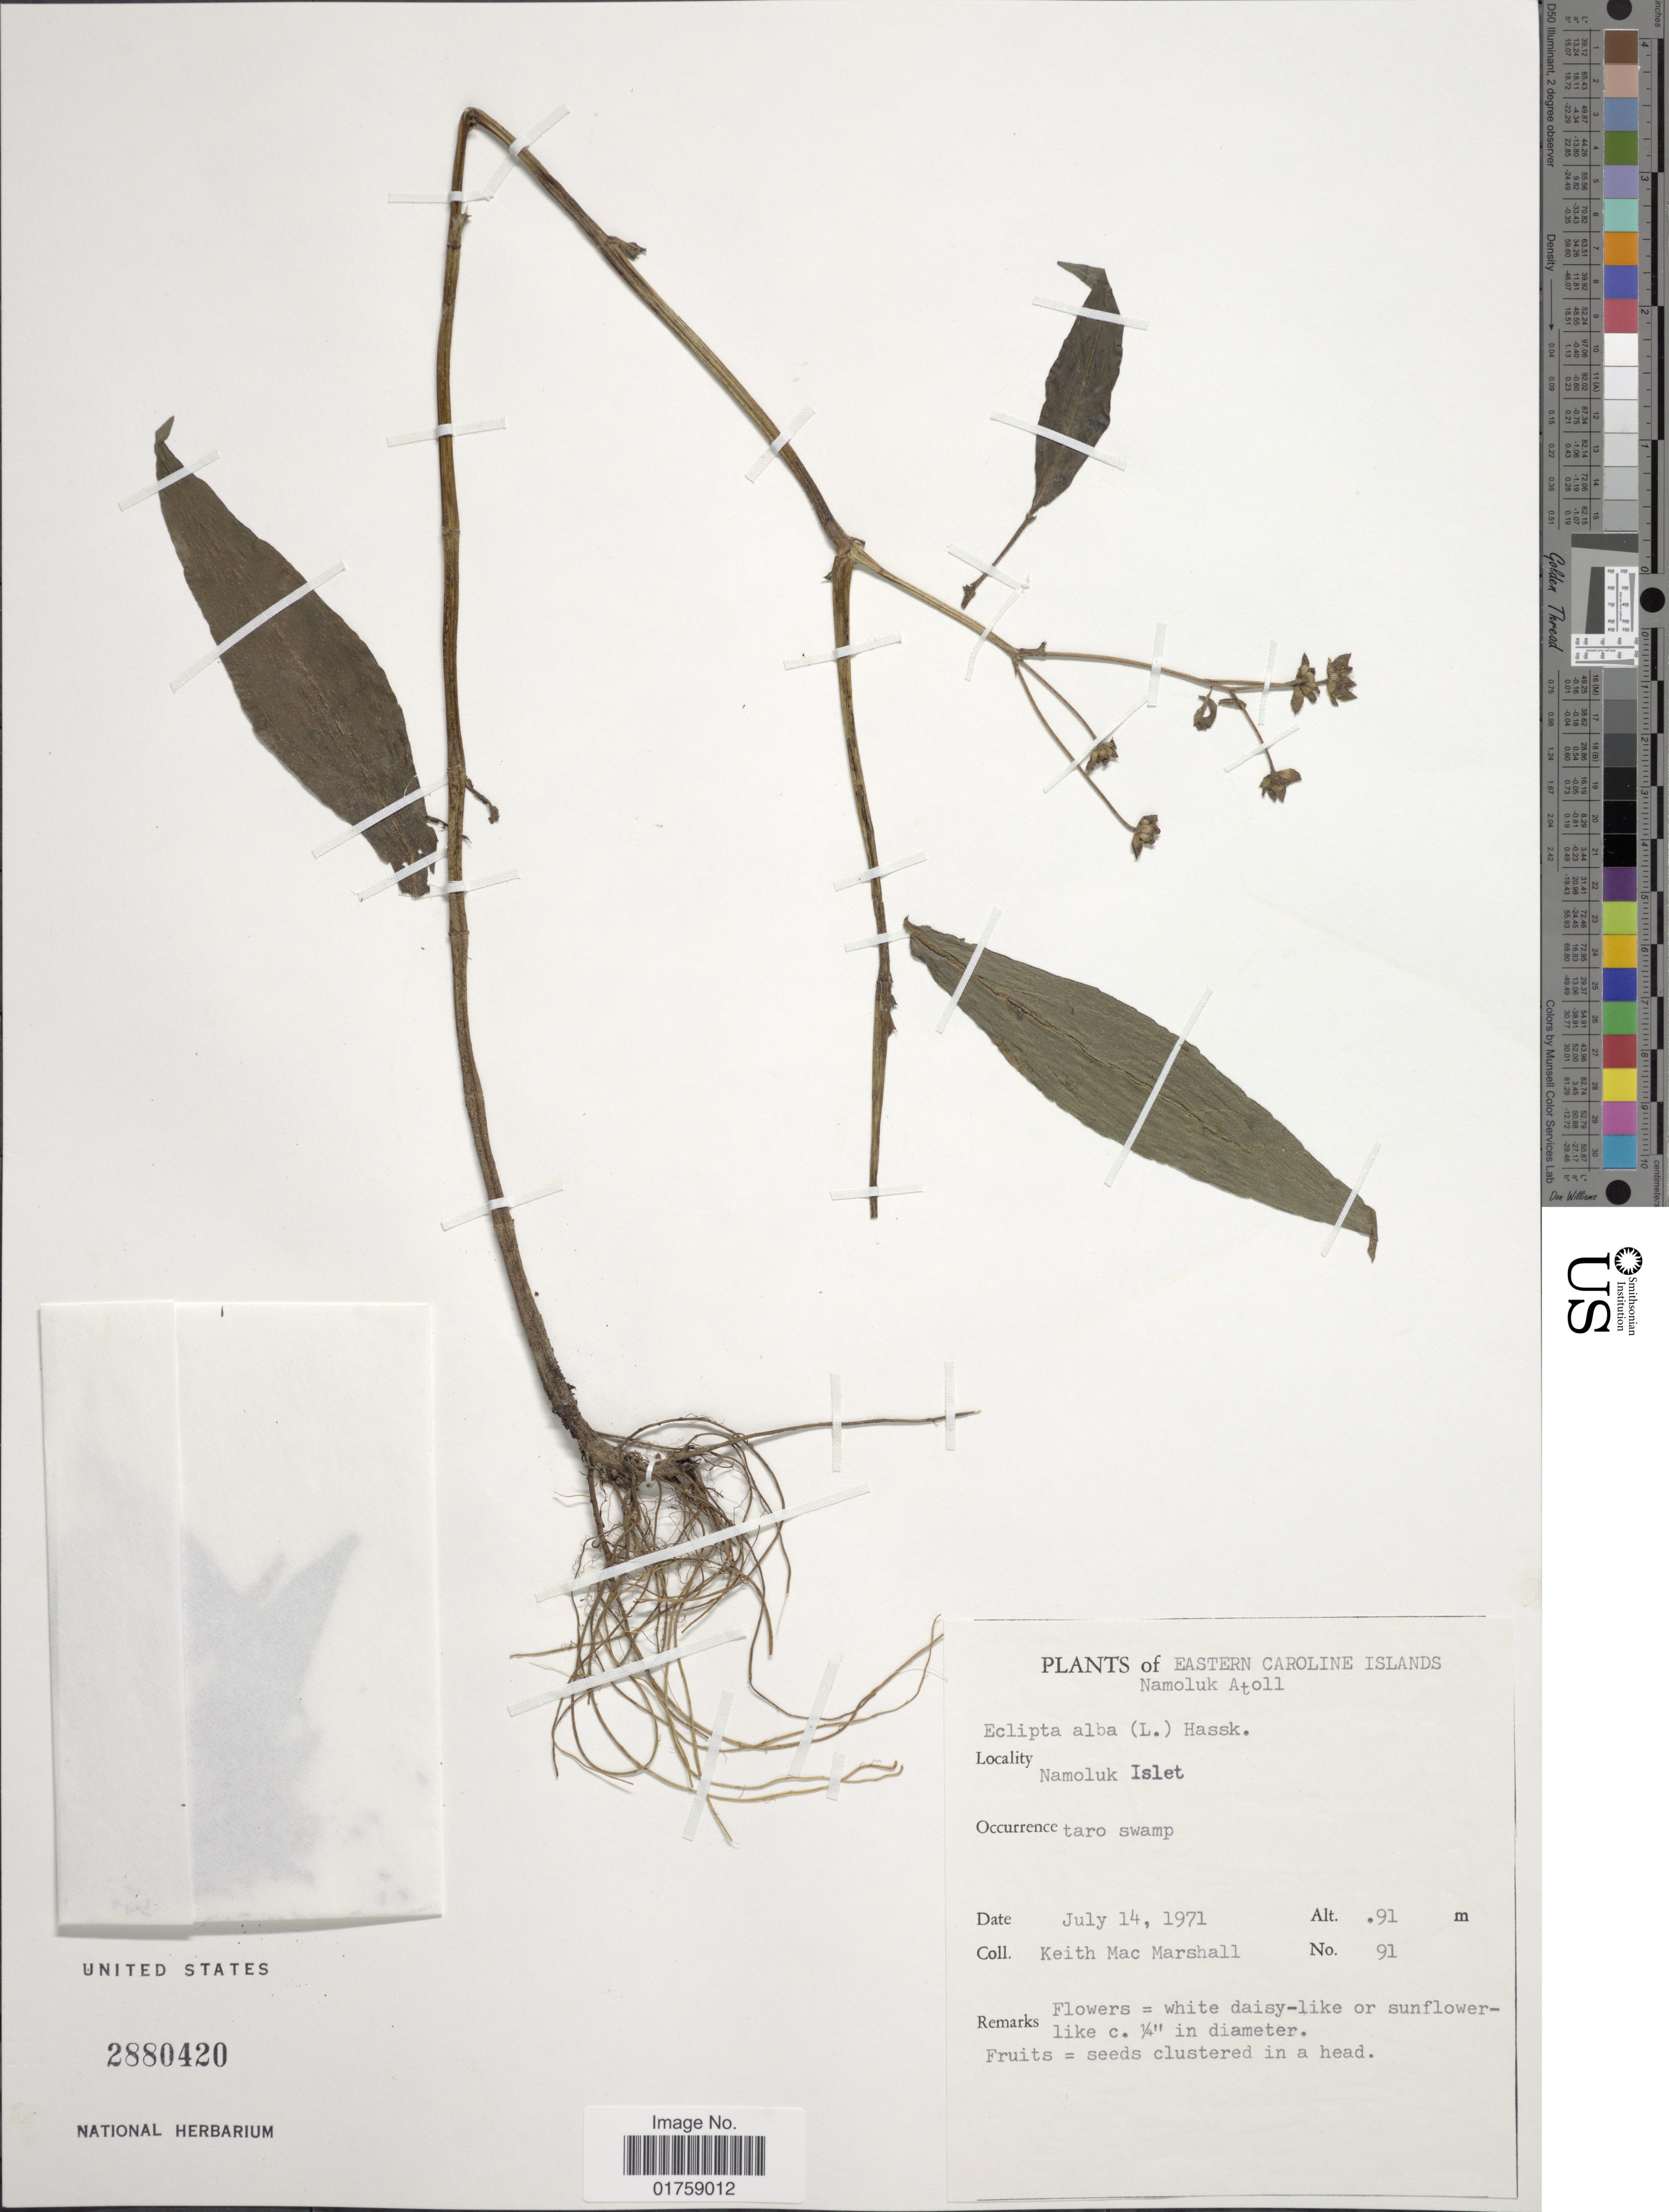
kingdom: Plantae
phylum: Tracheophyta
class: Magnoliopsida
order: Asterales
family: Asteraceae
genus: Eclipta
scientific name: Eclipta prostrata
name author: (L.) L.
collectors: K. M. Marshall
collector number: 91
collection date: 1971-07-14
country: Micronesia, Federated States of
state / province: Truk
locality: Eastern Caroline Islands. Namoluk Atoll. Namoluk Islet taro swamp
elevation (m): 0.91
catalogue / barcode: US 2880420